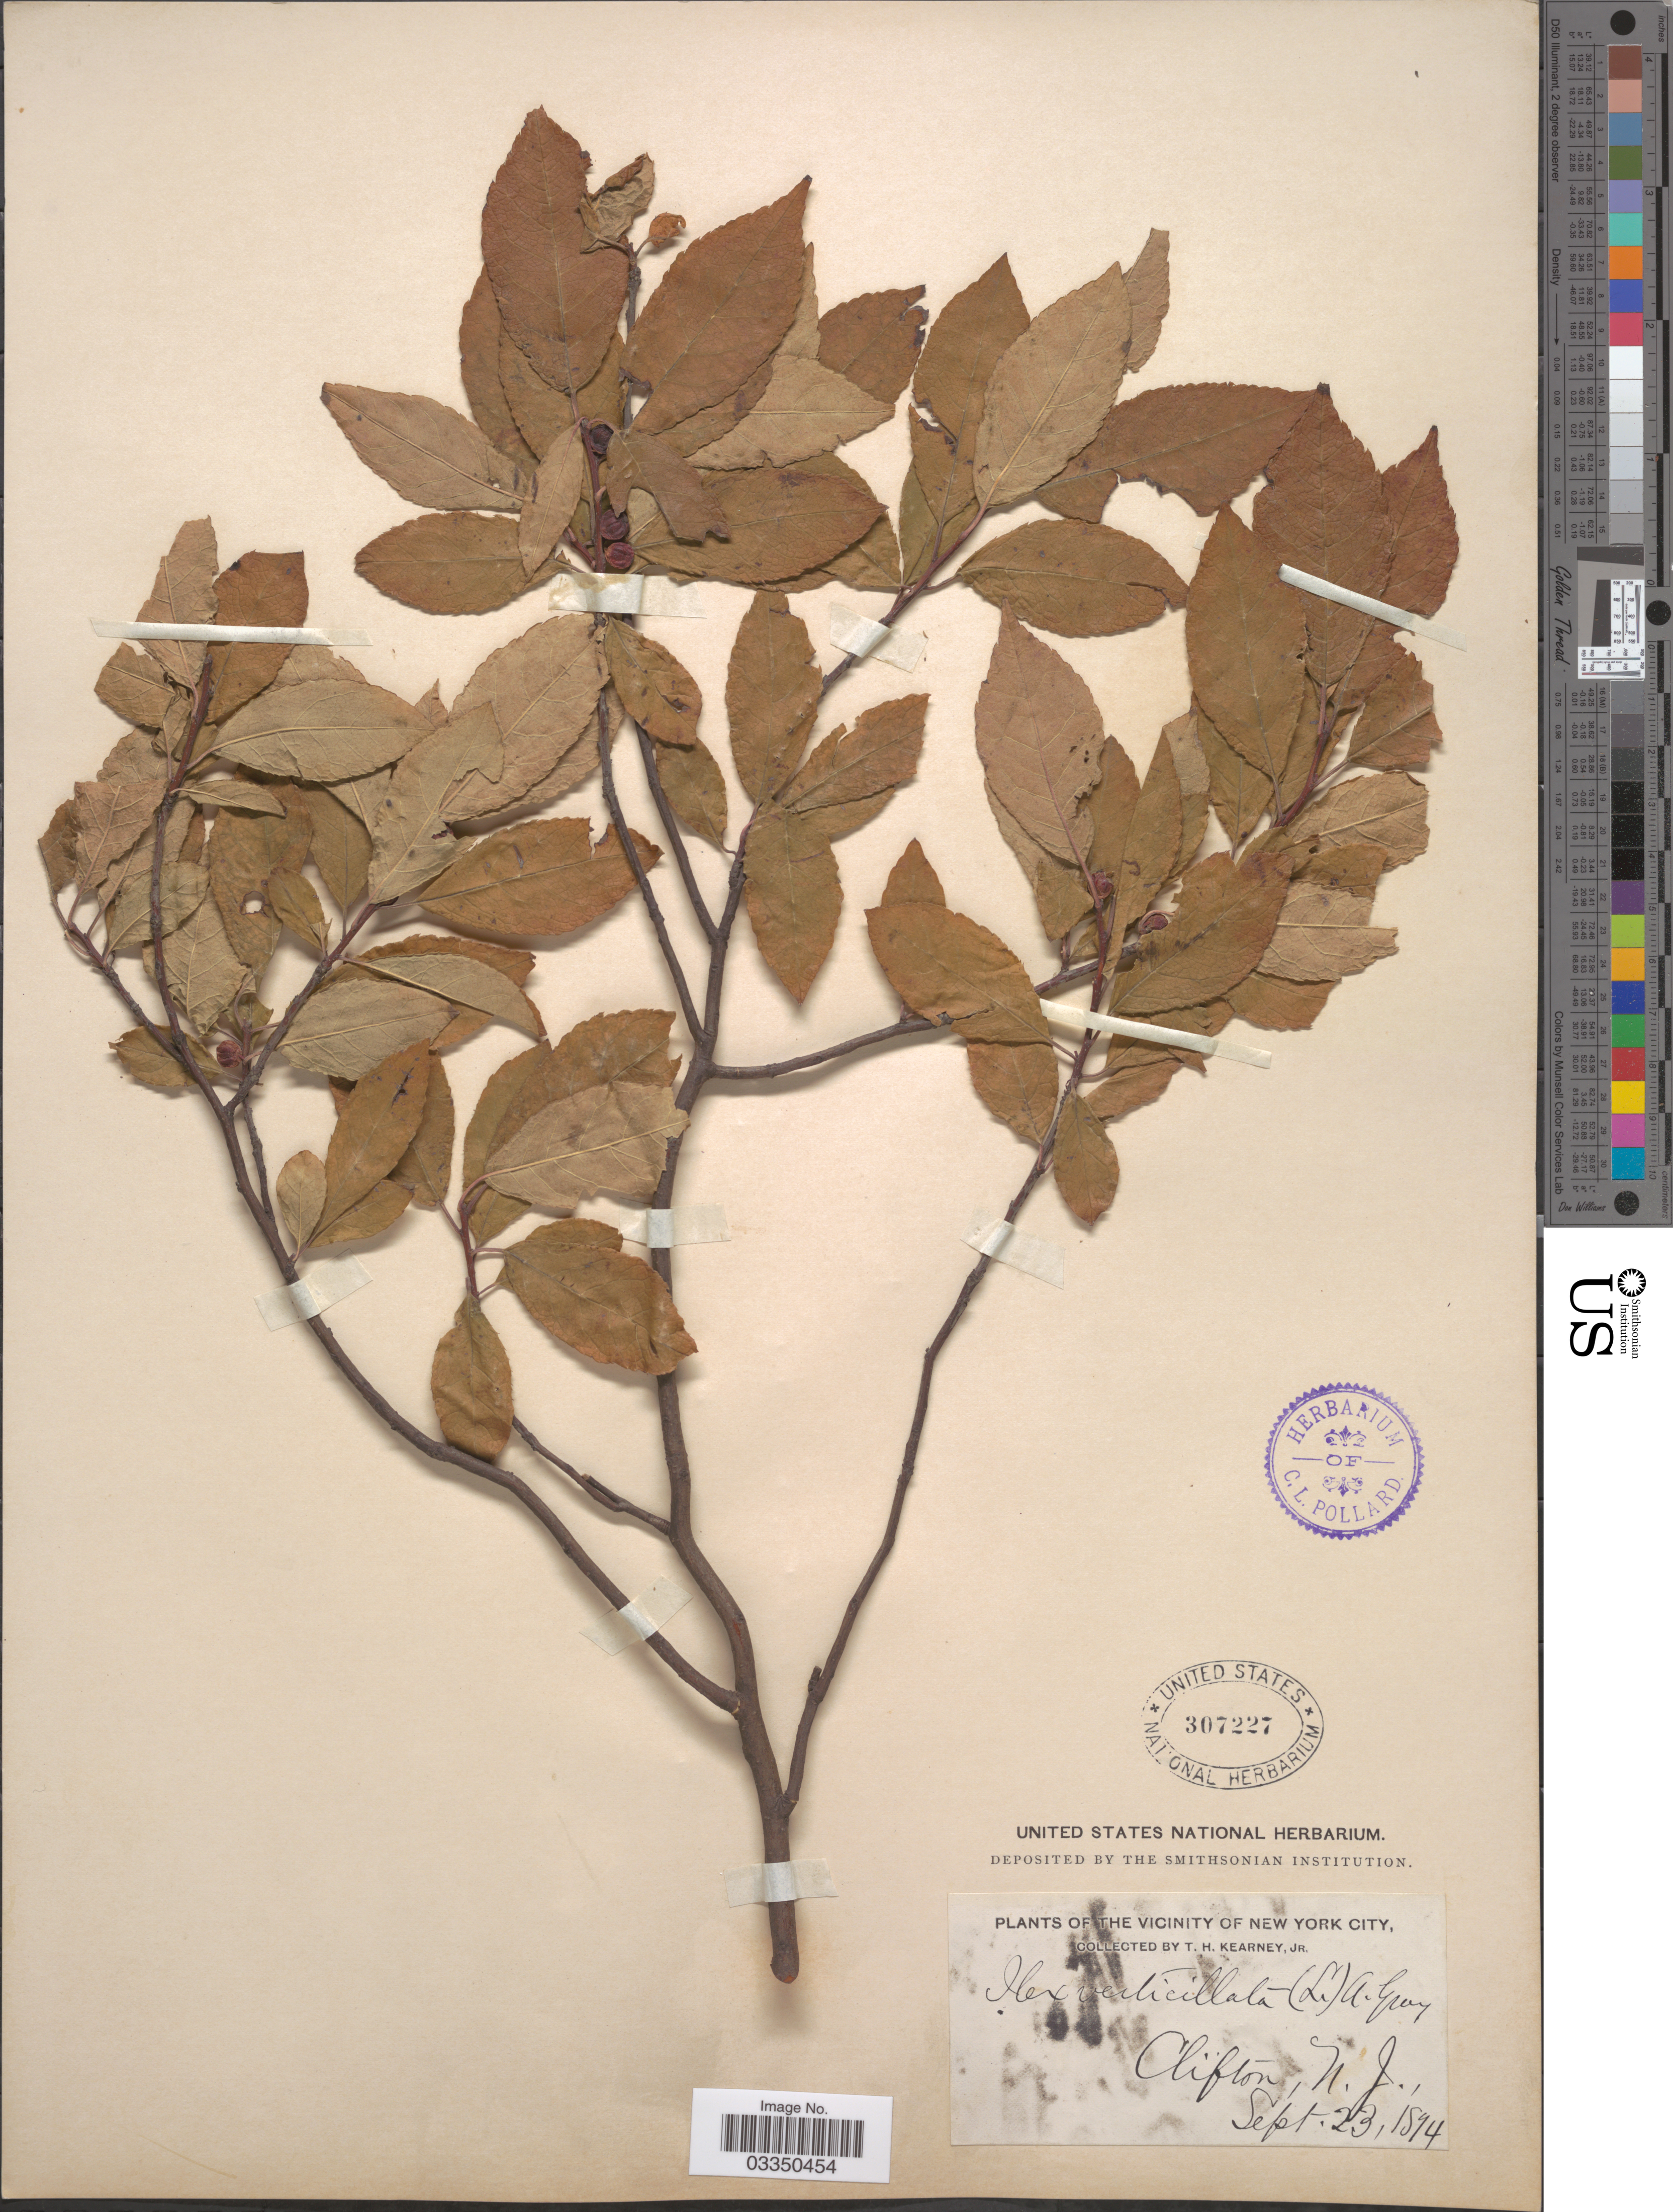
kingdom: Plantae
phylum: Tracheophyta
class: Magnoliopsida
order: Aquifoliales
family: Aquifoliaceae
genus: Ilex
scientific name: Ilex verticillata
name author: (L.) A. Gray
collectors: T. H. Kearney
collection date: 1894-09-23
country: United States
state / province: New Jersey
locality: The Vicinity of New York City. Clifton.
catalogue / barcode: US 307227